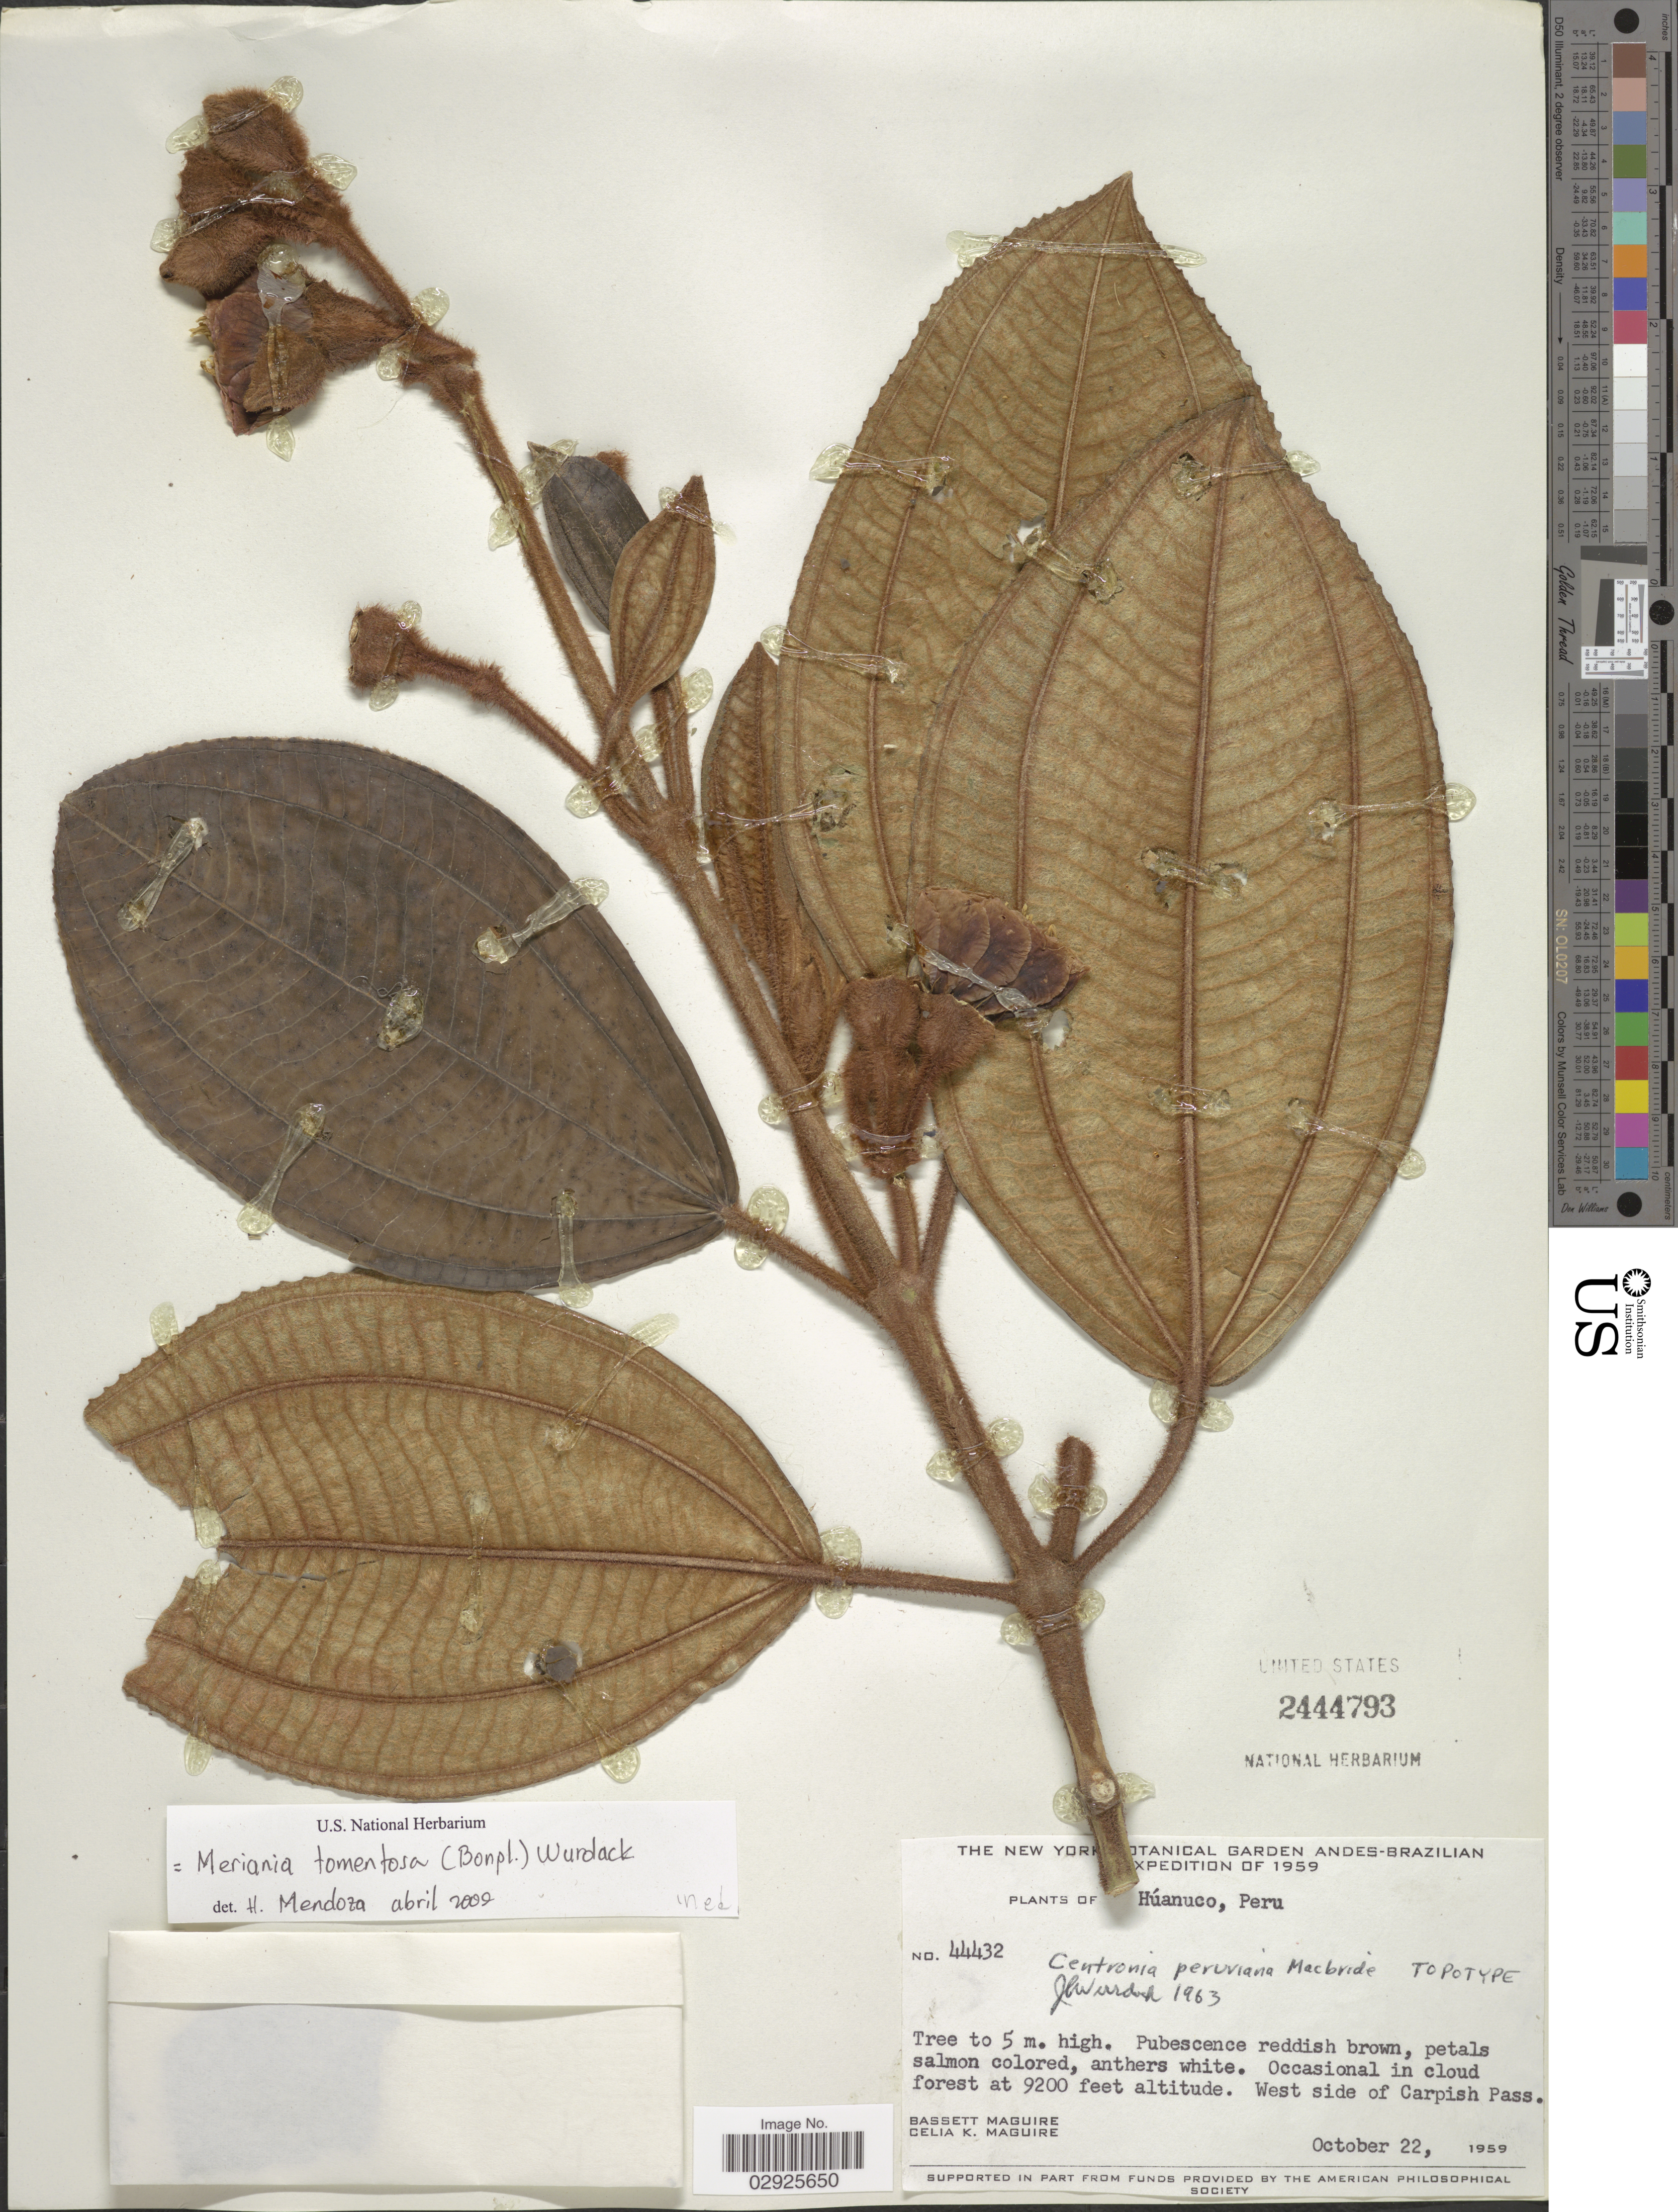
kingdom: Plantae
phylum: Tracheophyta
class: Magnoliopsida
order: Myrtales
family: Melastomataceae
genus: Meriania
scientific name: Meriania tomentosa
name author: (Cogn.) Wurdack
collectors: B. Maguire & C. K. Maguire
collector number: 44432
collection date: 1959-10-22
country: Peru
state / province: Huánuco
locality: West side of Carpish Pass.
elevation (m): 2804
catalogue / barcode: US 2444793